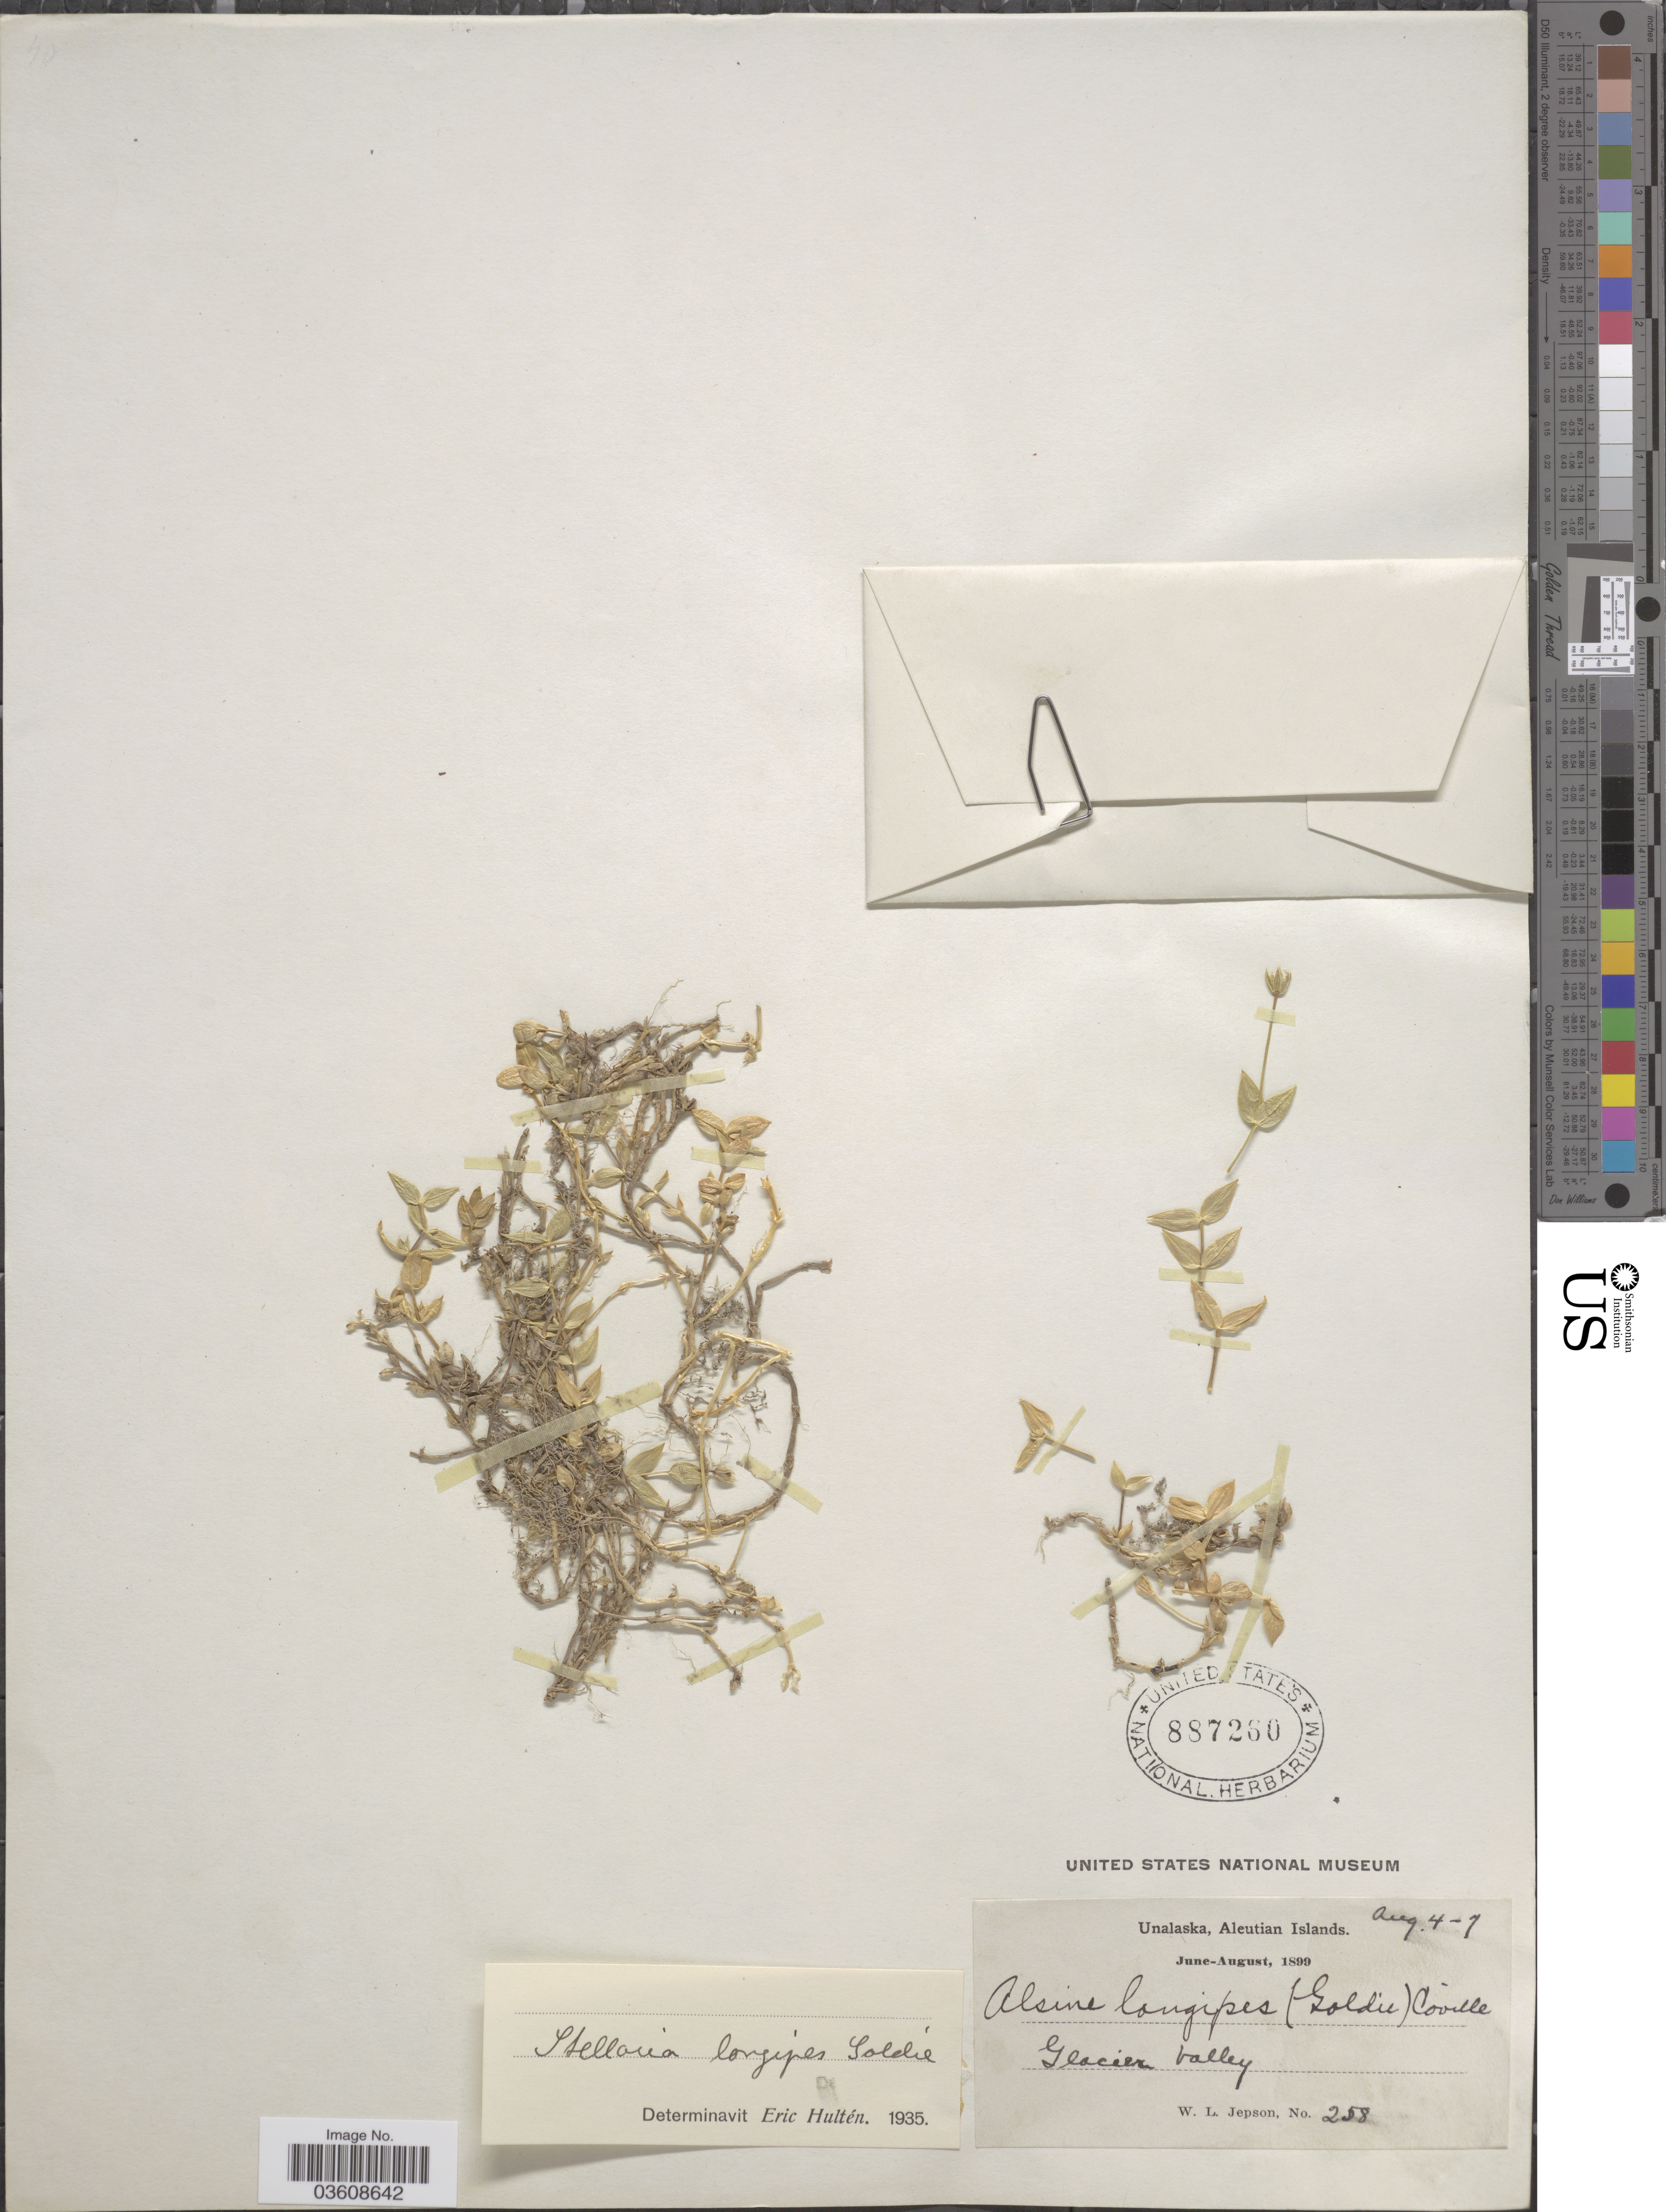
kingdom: Plantae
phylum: Tracheophyta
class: Magnoliopsida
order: Caryophyllales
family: Caryophyllaceae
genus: Stellaria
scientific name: Stellaria longipes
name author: Goldie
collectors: W. L. Jepson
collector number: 258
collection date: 1899-08-04/1899-08-07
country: United States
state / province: Alaska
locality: Unalaska, Aleutian Islands. Glacier Valley.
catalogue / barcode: US 887260